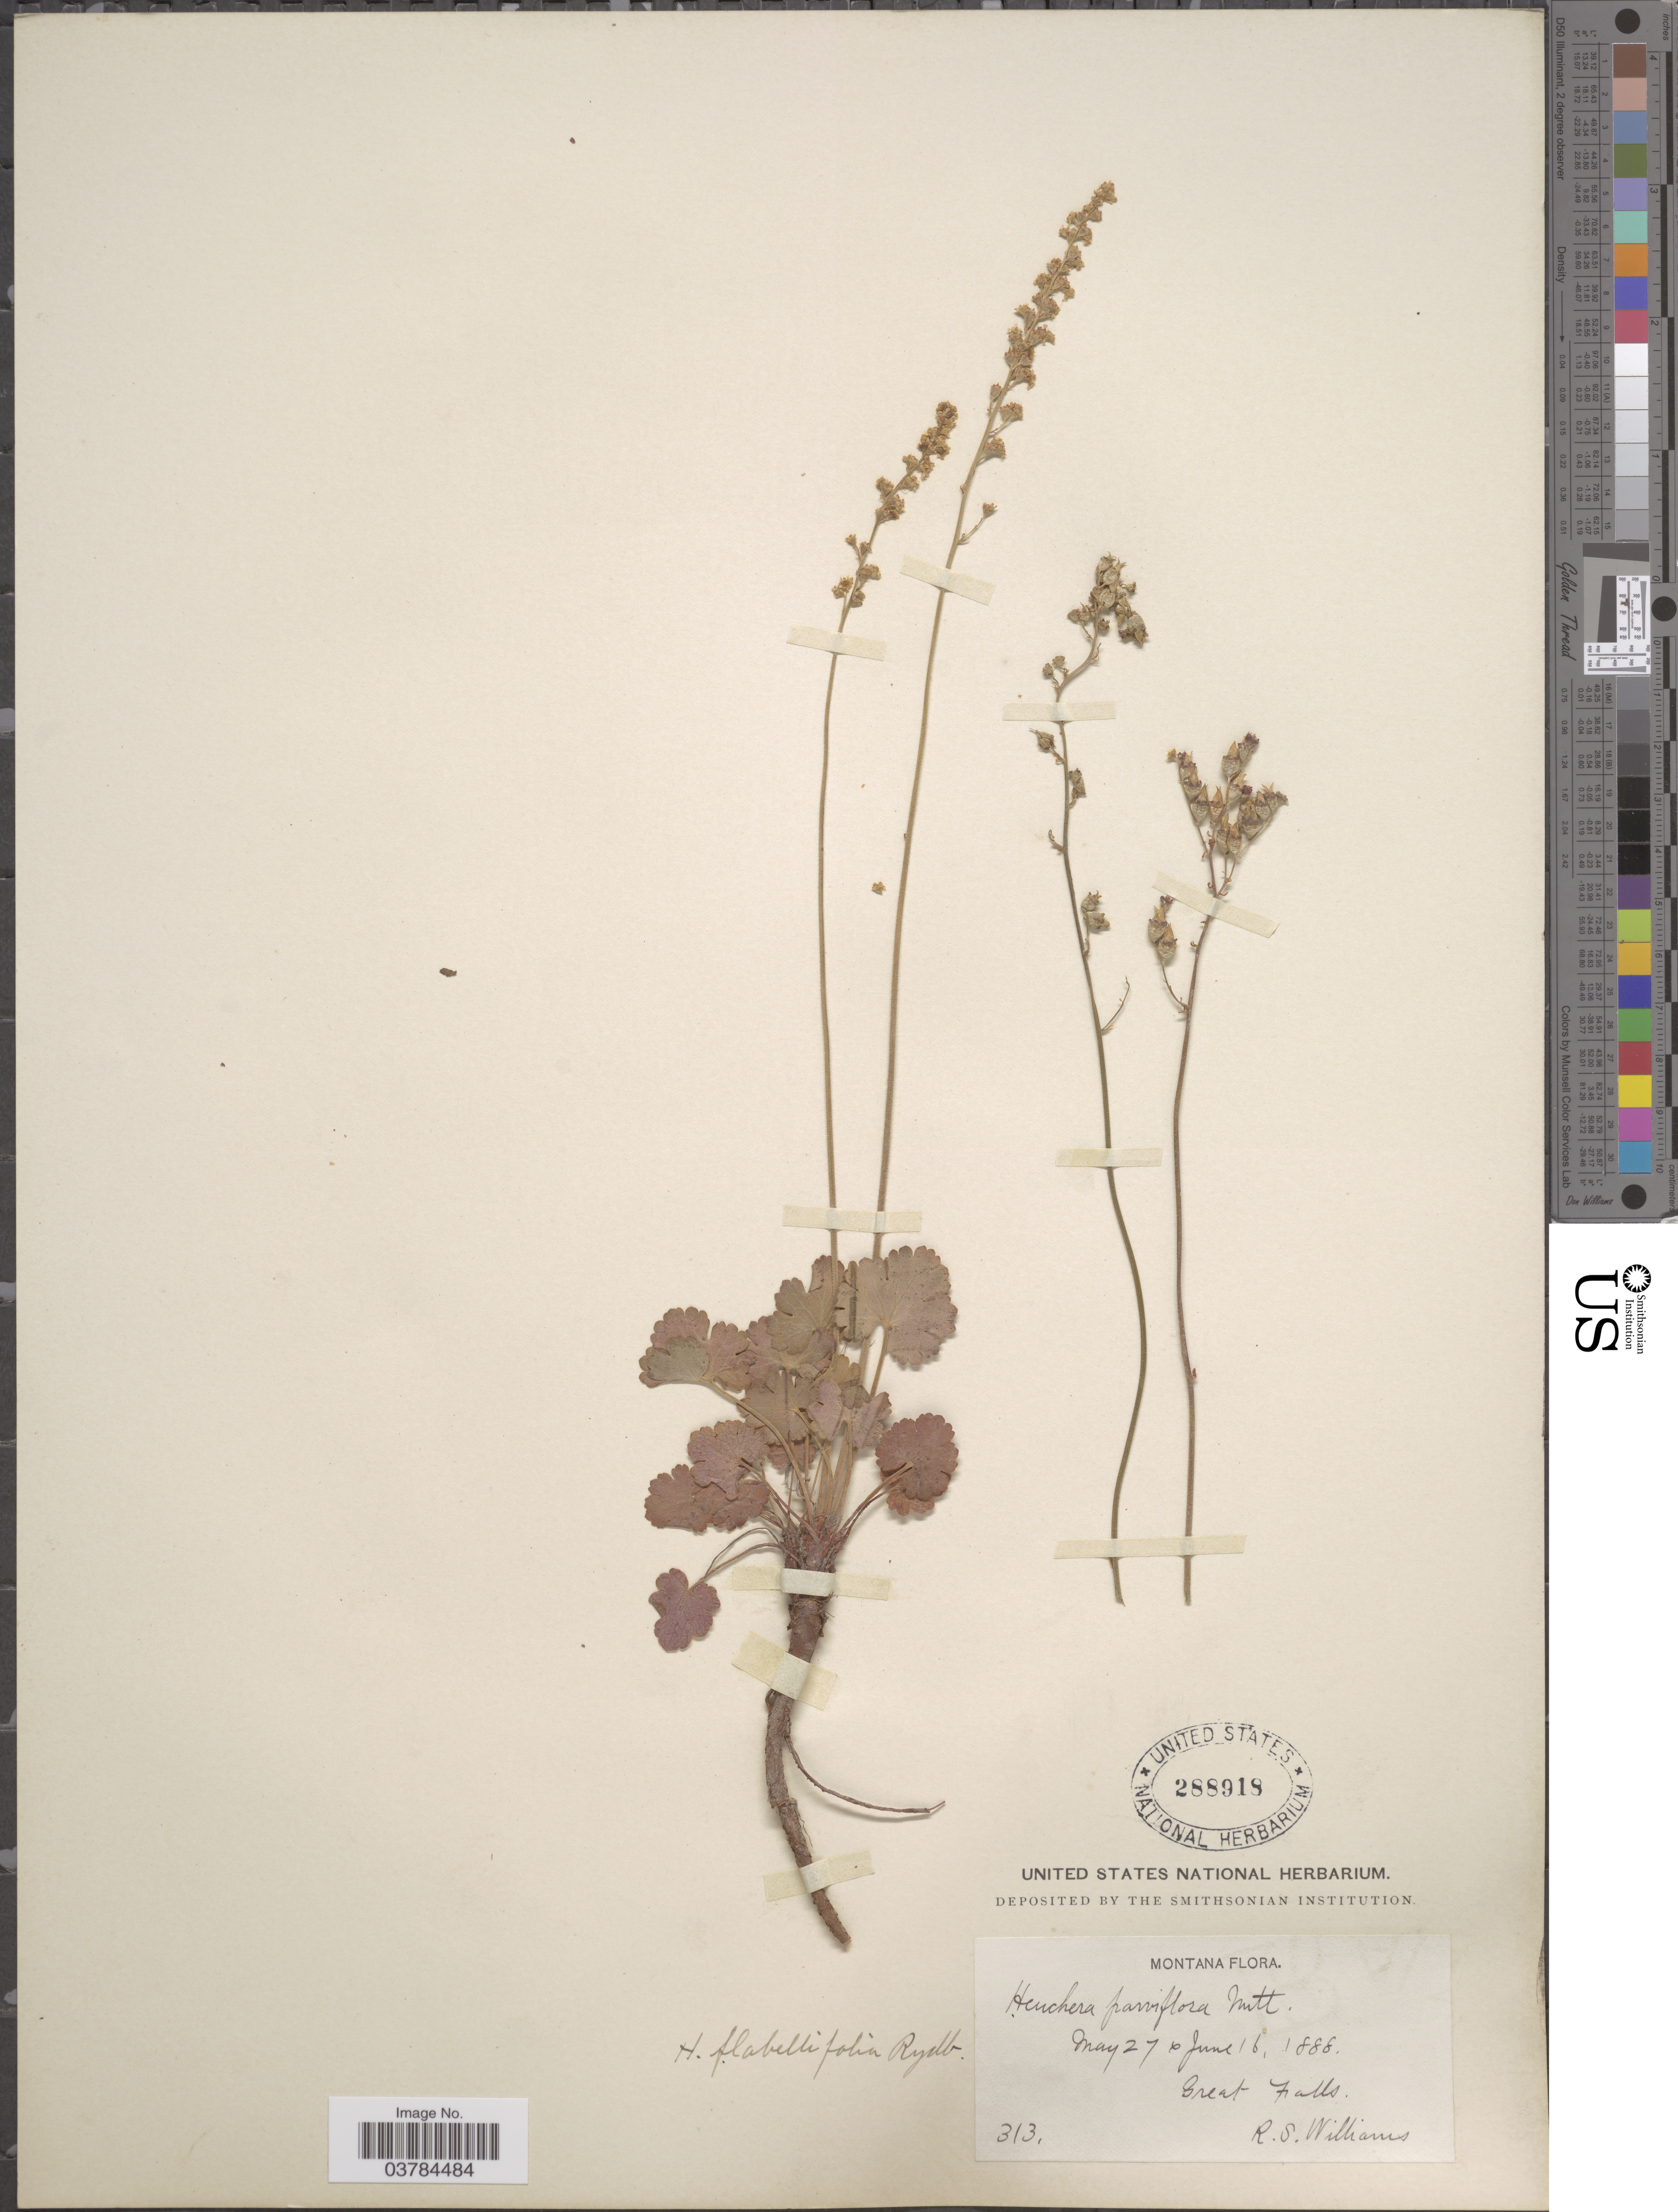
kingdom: Plantae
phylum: Tracheophyta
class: Magnoliopsida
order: Saxifragales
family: Saxifragaceae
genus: Heuchera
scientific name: Heuchera flabellifolia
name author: Rydb.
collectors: R. S. Williams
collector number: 313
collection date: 1888-05-27/1888-06-16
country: United States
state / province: Montana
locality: Great Falls.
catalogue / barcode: US 288918